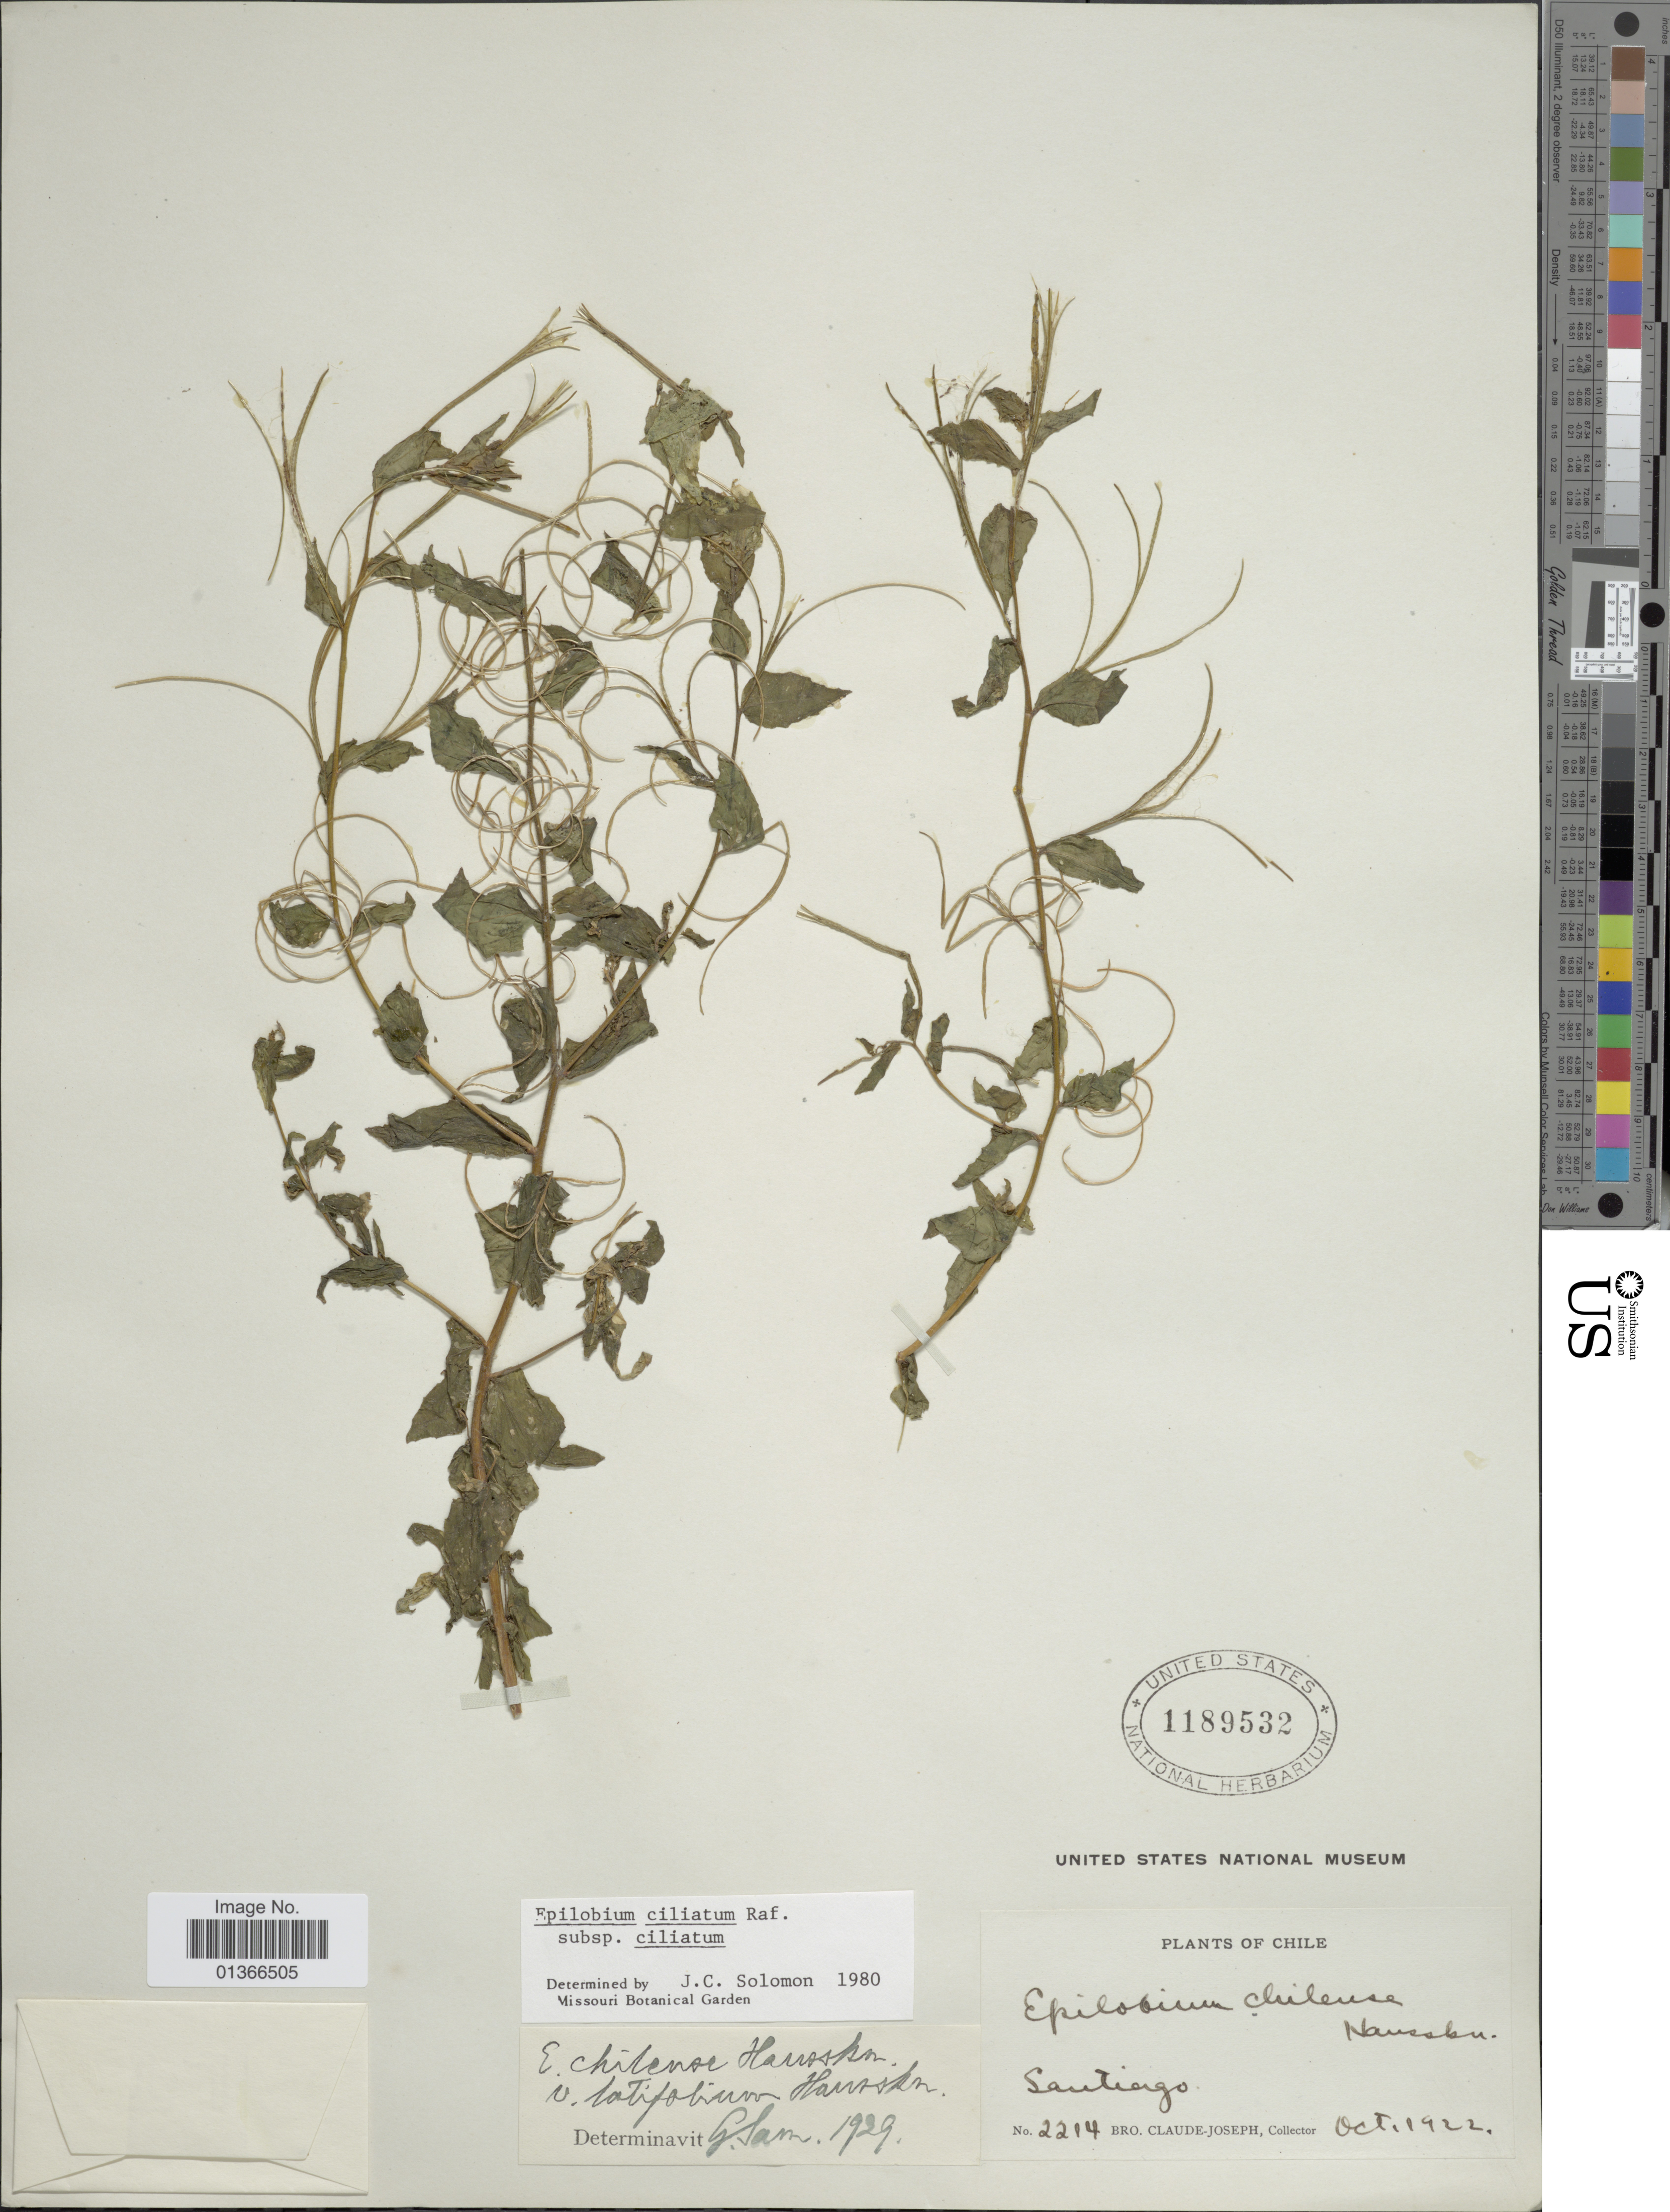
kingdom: Plantae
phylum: Tracheophyta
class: Magnoliopsida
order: Myrtales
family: Onagraceae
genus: Epilobium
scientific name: Epilobium ciliatum subsp. ciliatum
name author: Raf.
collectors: Bro. Claude-Joseph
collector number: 2214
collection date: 1922-10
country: Chile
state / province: Región Metropolitana (RM)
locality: Santiago.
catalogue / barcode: US 1189532